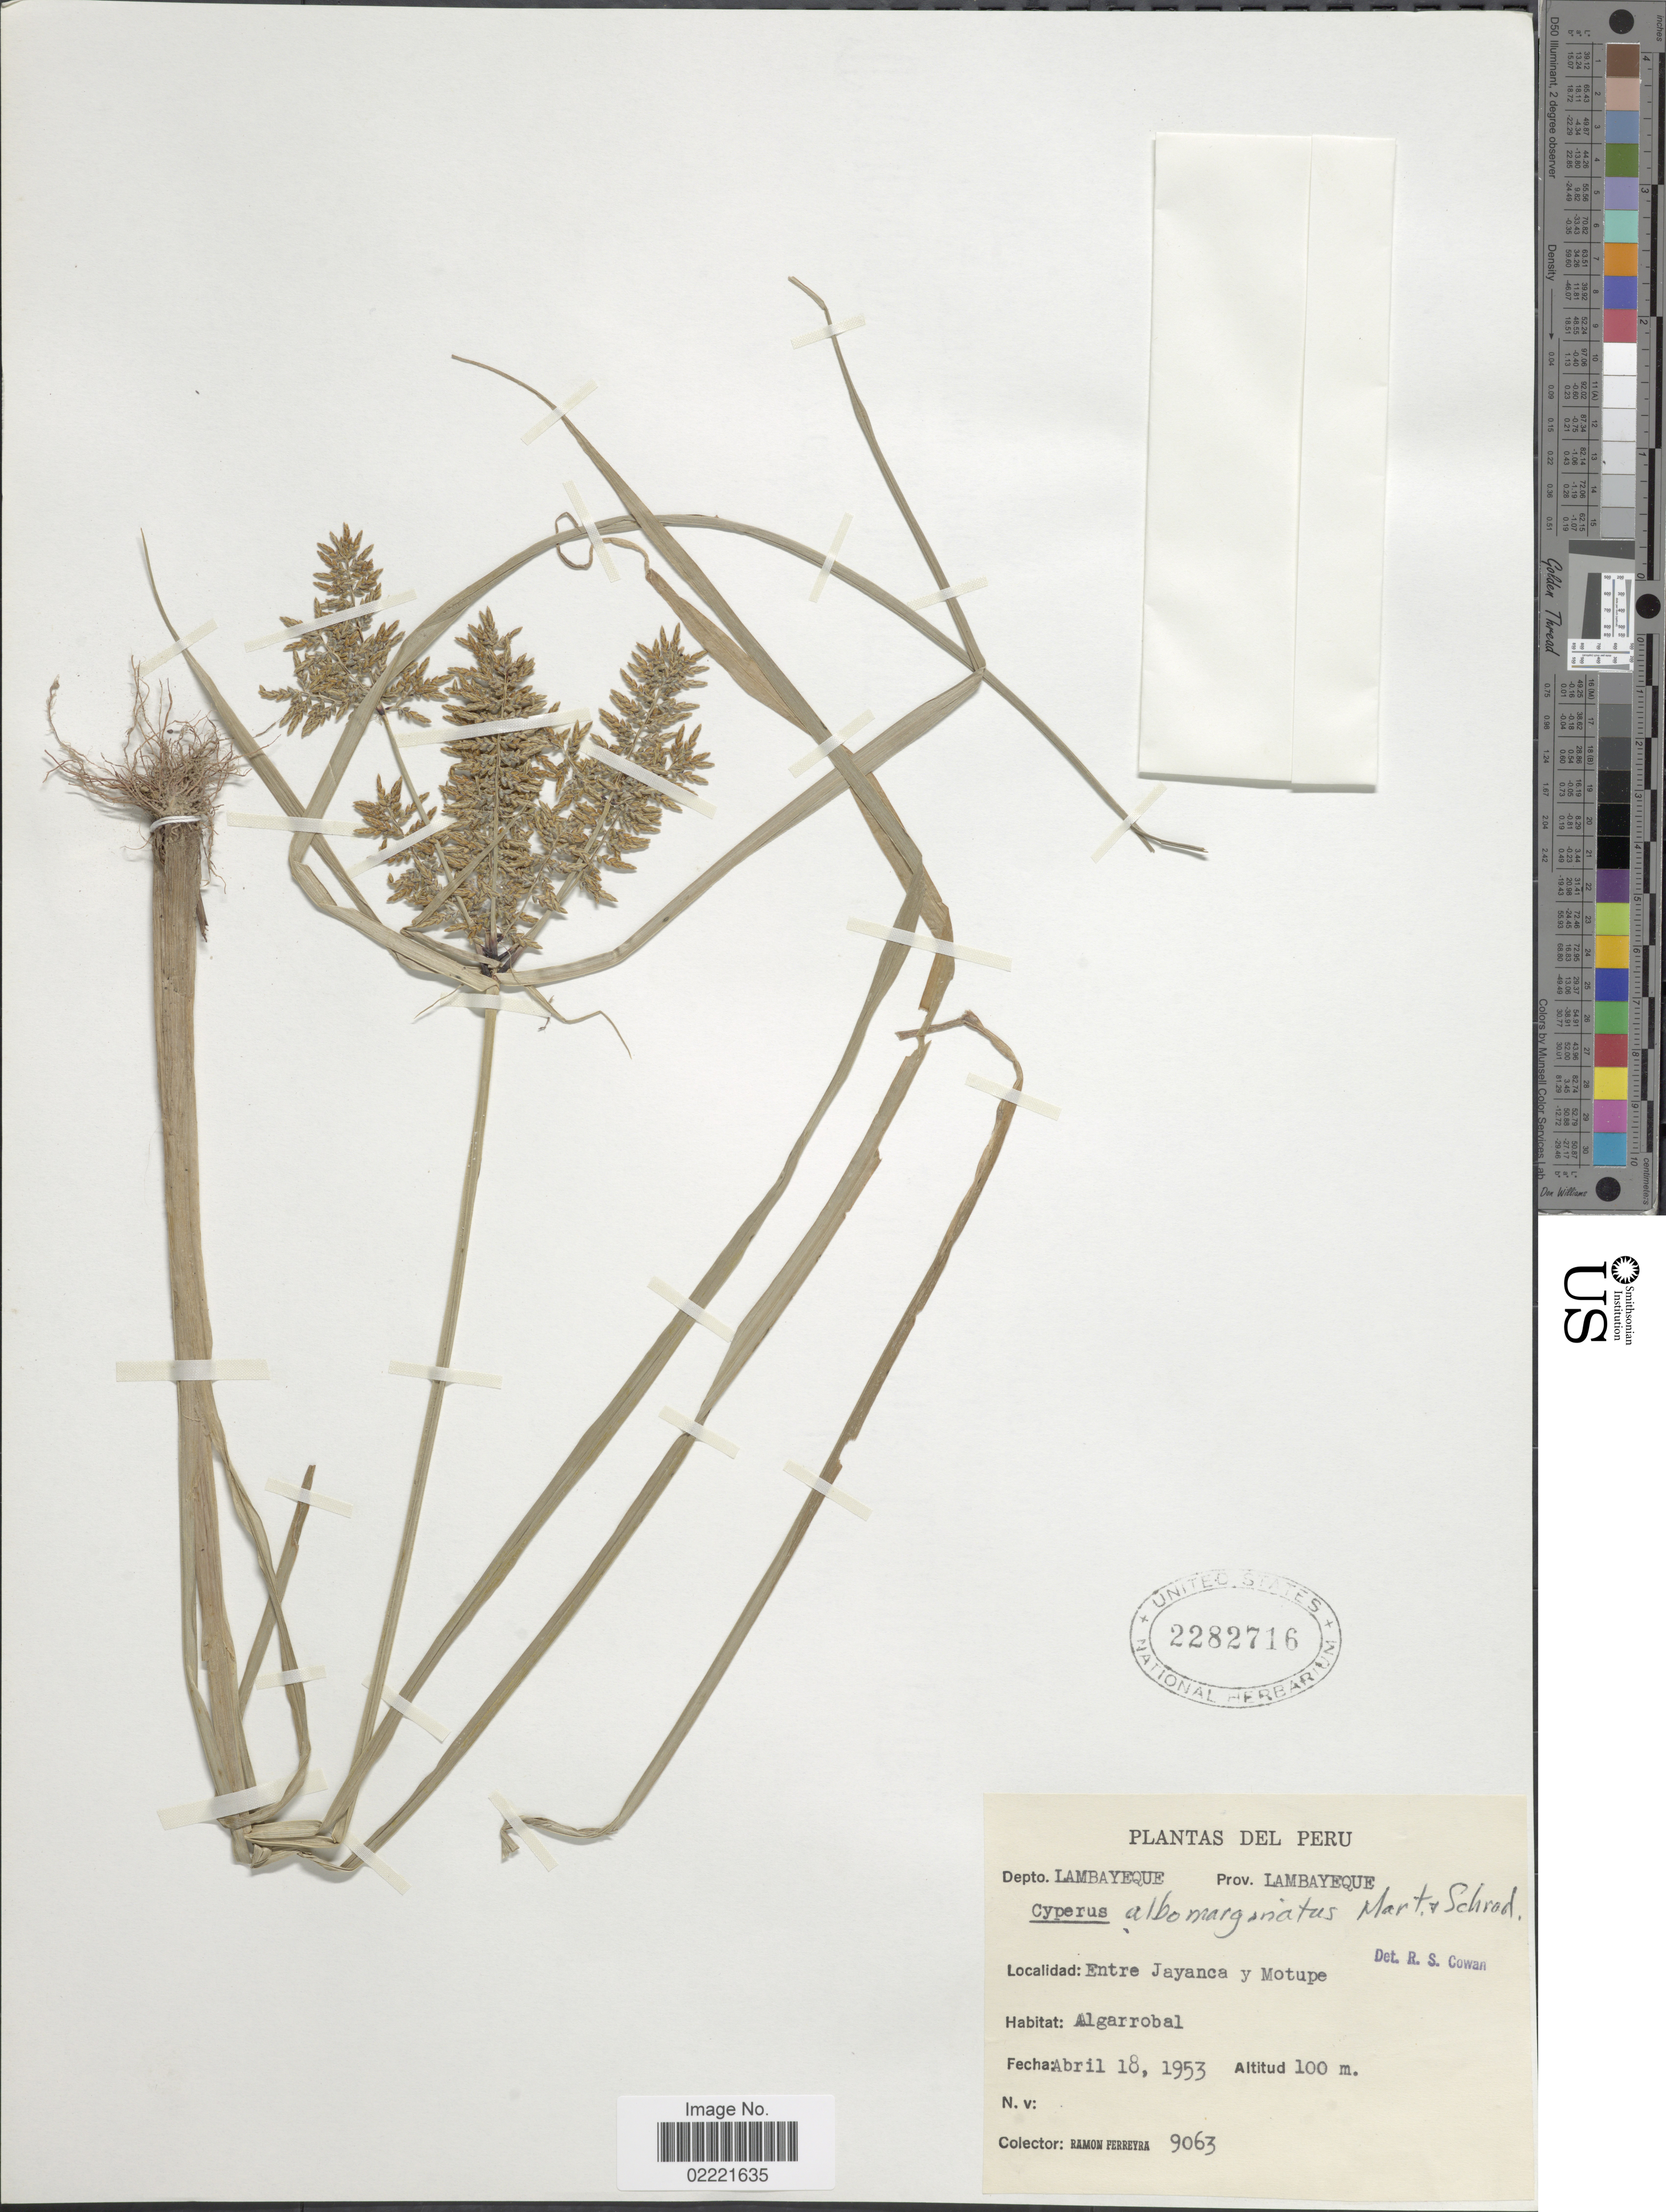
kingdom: Plantae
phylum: Tracheophyta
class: Liliopsida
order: Poales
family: Cyperaceae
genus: Cyperus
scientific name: Cyperus flavicomus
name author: Michx.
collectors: R. A. Ferreyra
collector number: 9063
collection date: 1953-04-18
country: Peru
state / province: Lambayeque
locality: Prov. Lambayeque. Entre Jayanca y Motupe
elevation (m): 100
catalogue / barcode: US 2282716